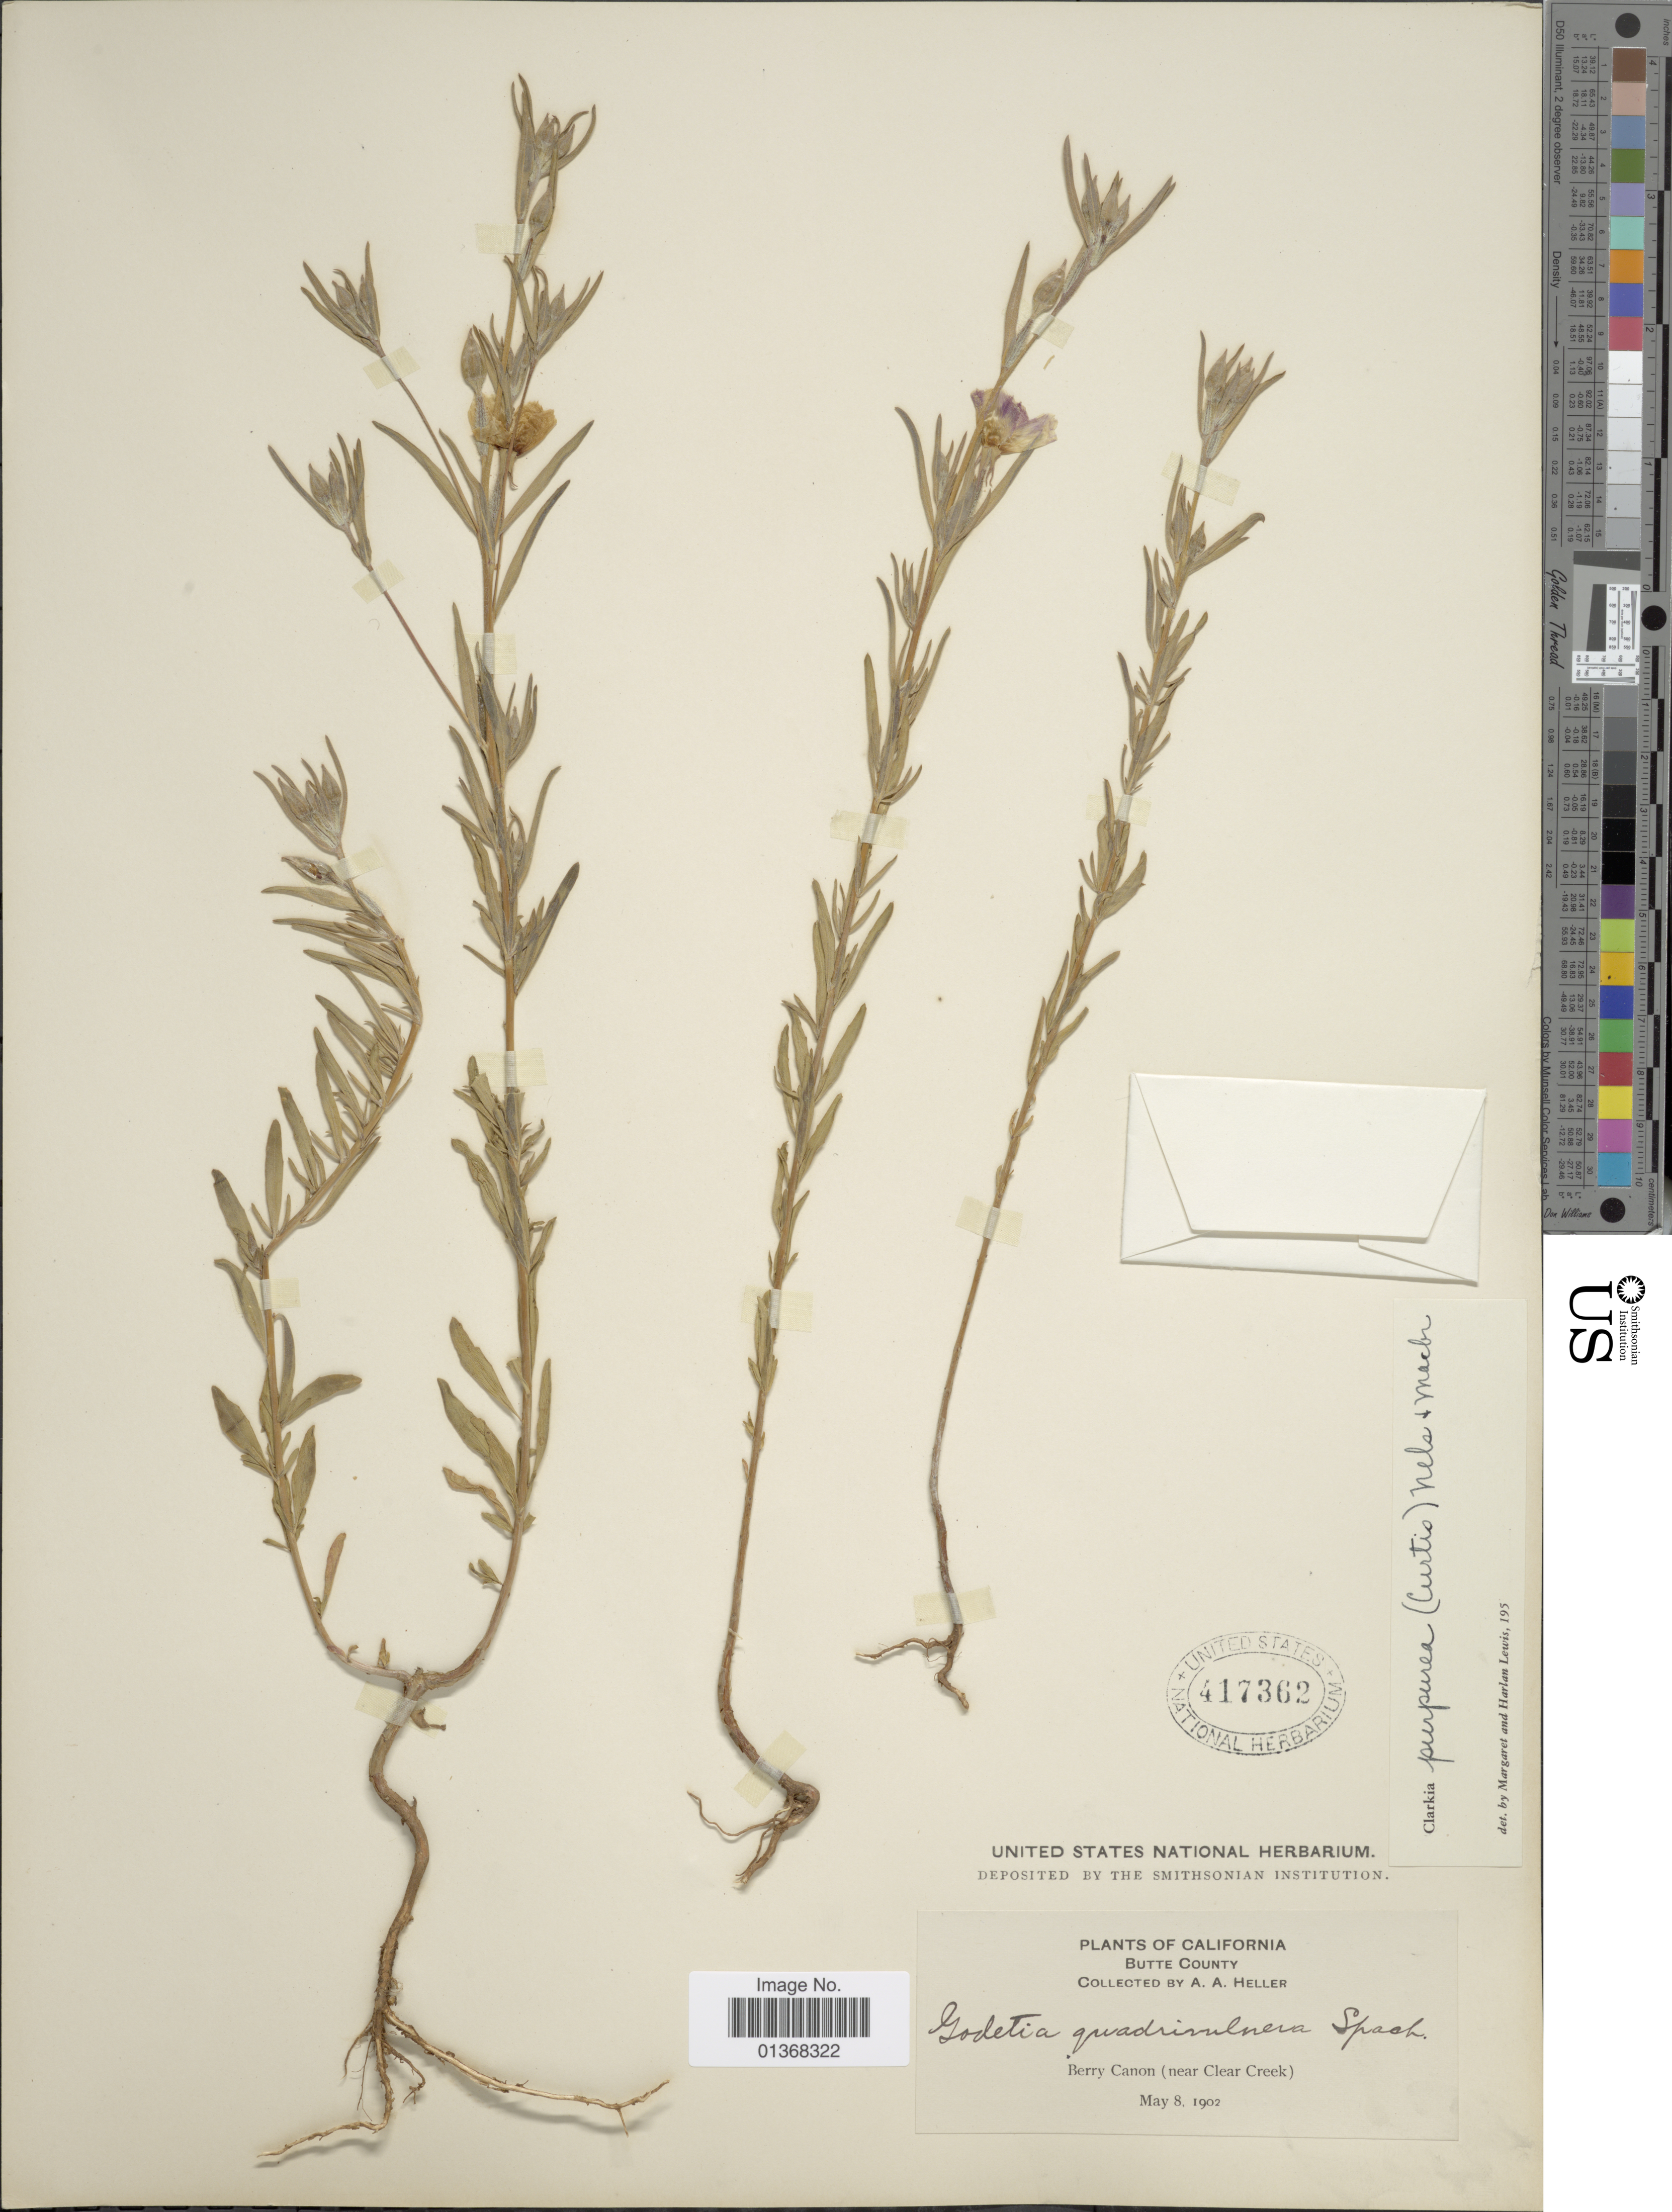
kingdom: Plantae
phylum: Tracheophyta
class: Magnoliopsida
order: Myrtales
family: Onagraceae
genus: Clarkia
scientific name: Clarkia purpurea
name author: (Curtis) A. Nelson & J.F. Macbr.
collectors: A. A. Heller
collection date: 1902-05-08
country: United States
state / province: California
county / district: Butte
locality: Butte County, Berry Canon (near Clear Creek)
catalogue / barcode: US 417362